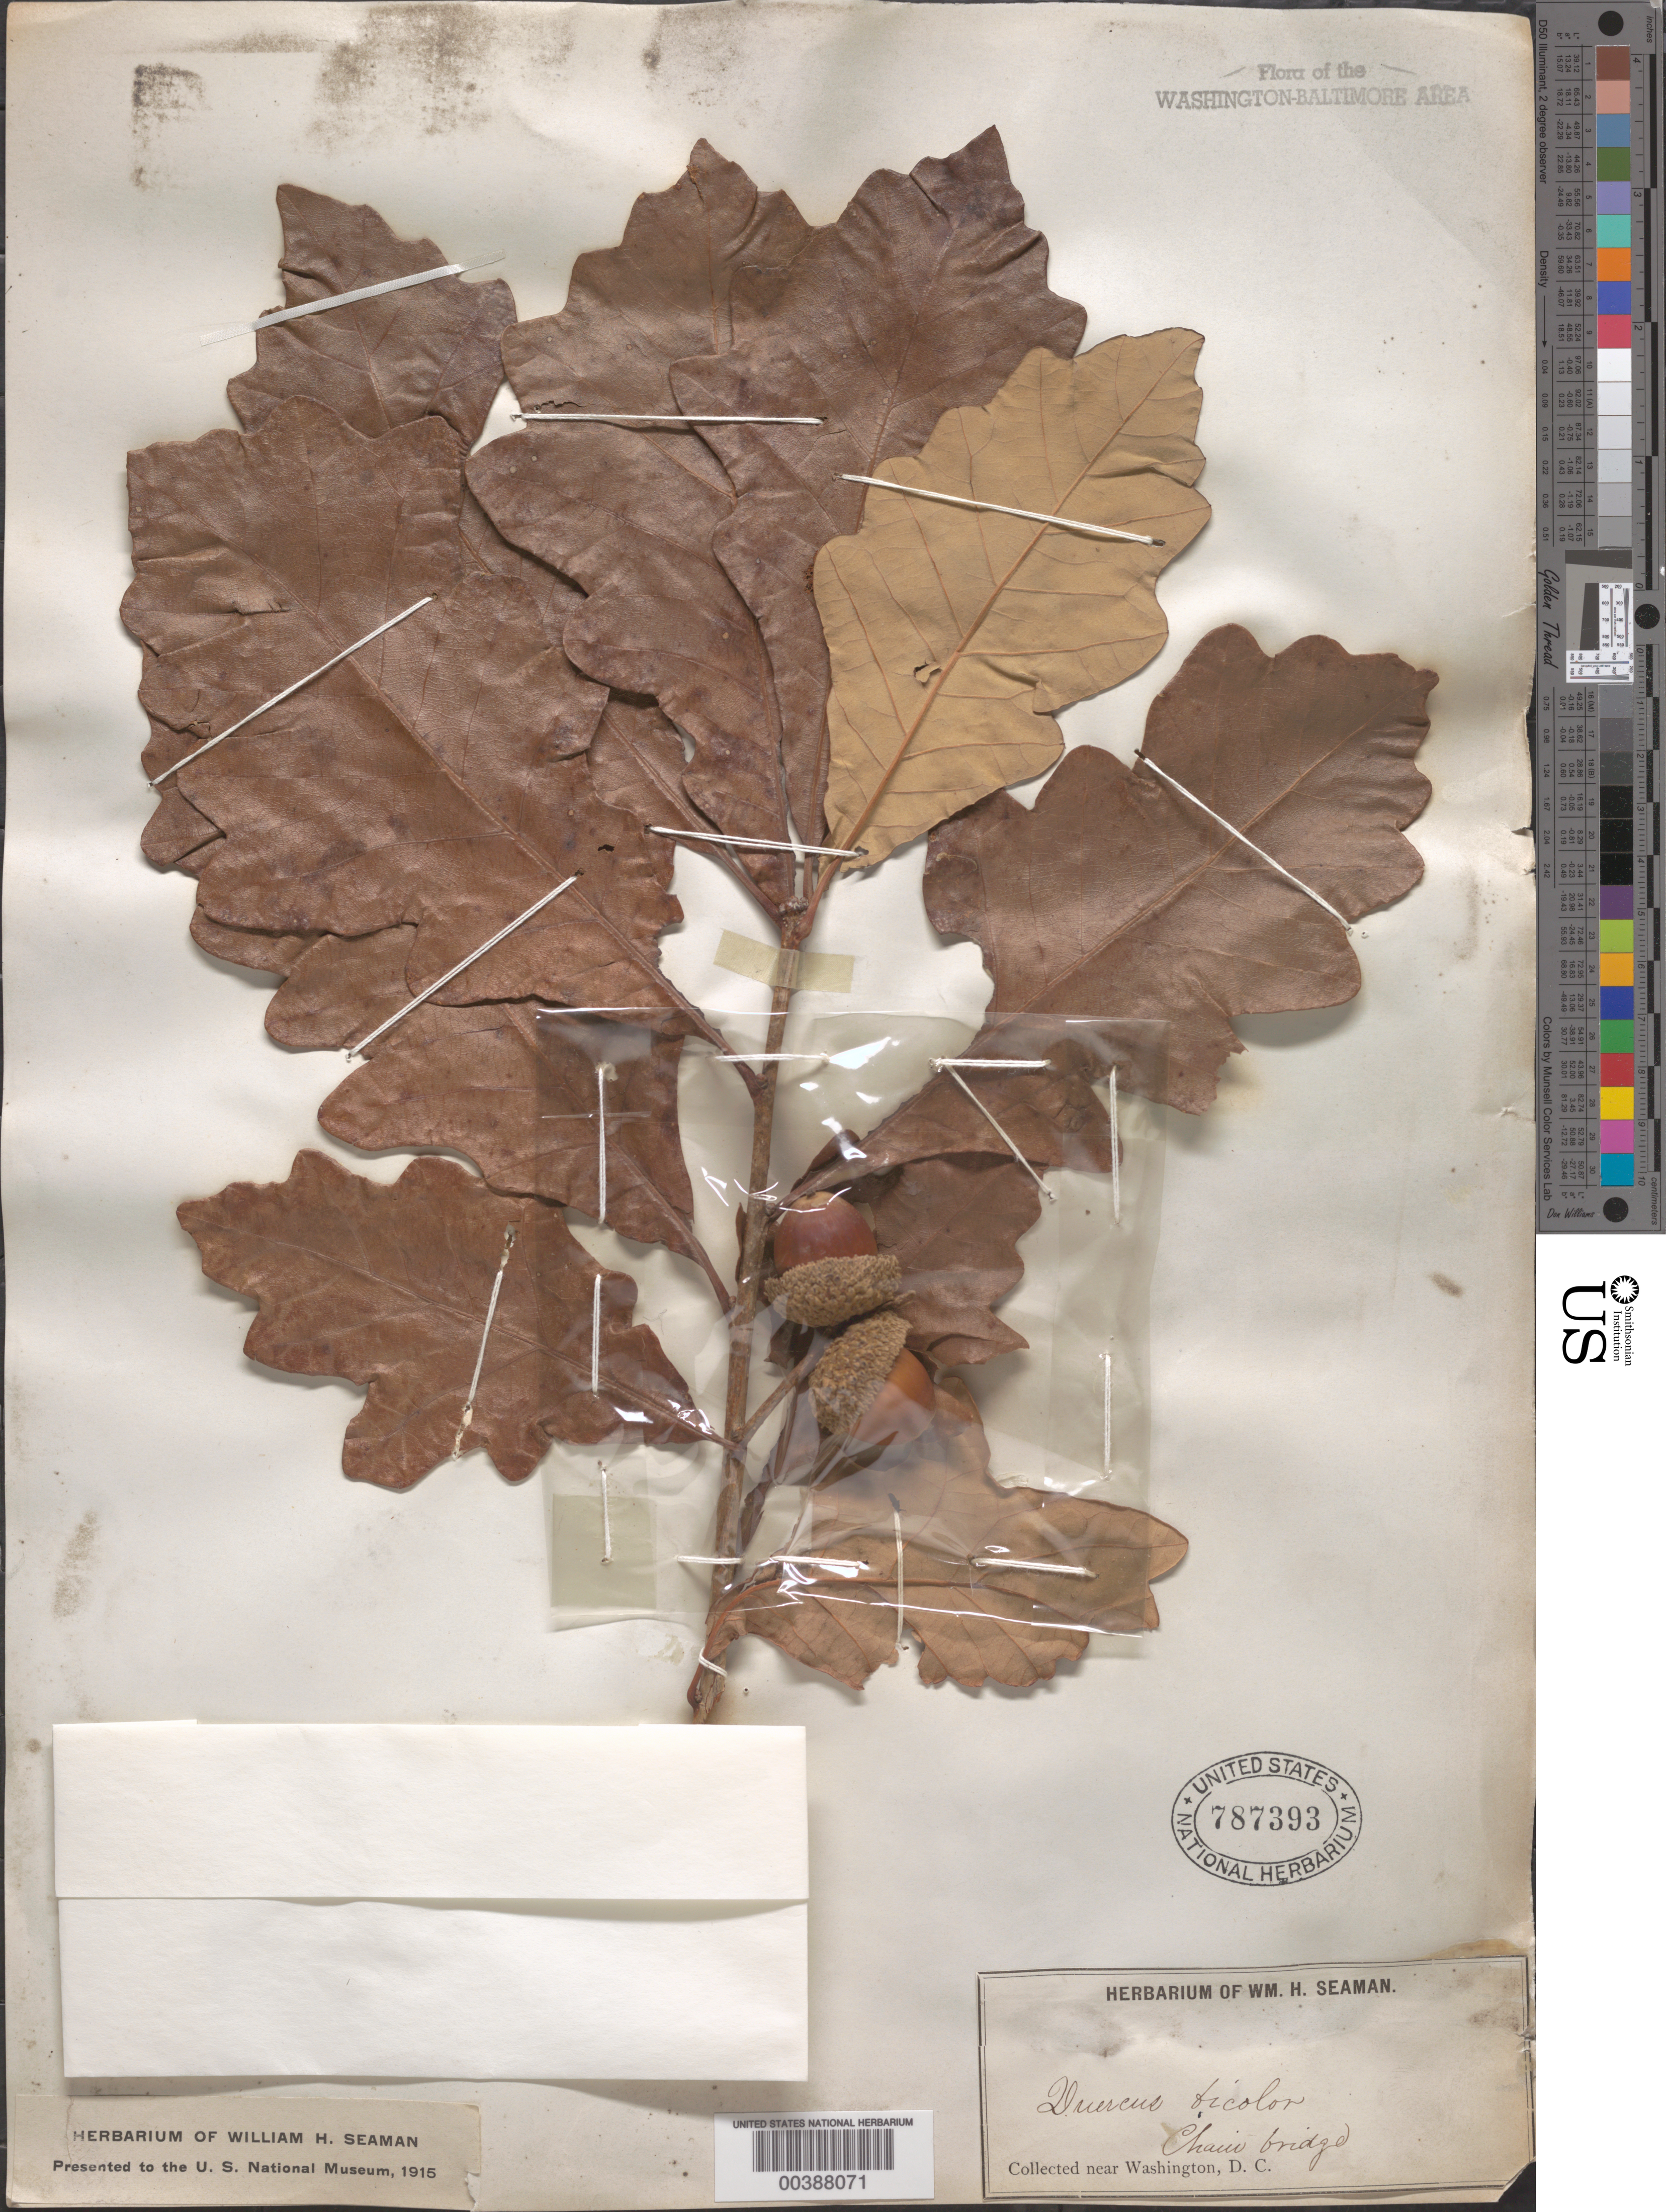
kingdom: Plantae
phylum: Tracheophyta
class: Magnoliopsida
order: Fagales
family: Fagaceae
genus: Quercus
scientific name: Quercus bicolor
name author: Willd.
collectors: W. Seaman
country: United States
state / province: District of Columbia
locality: Chain Bridge C. and O. Canal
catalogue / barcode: US 787393